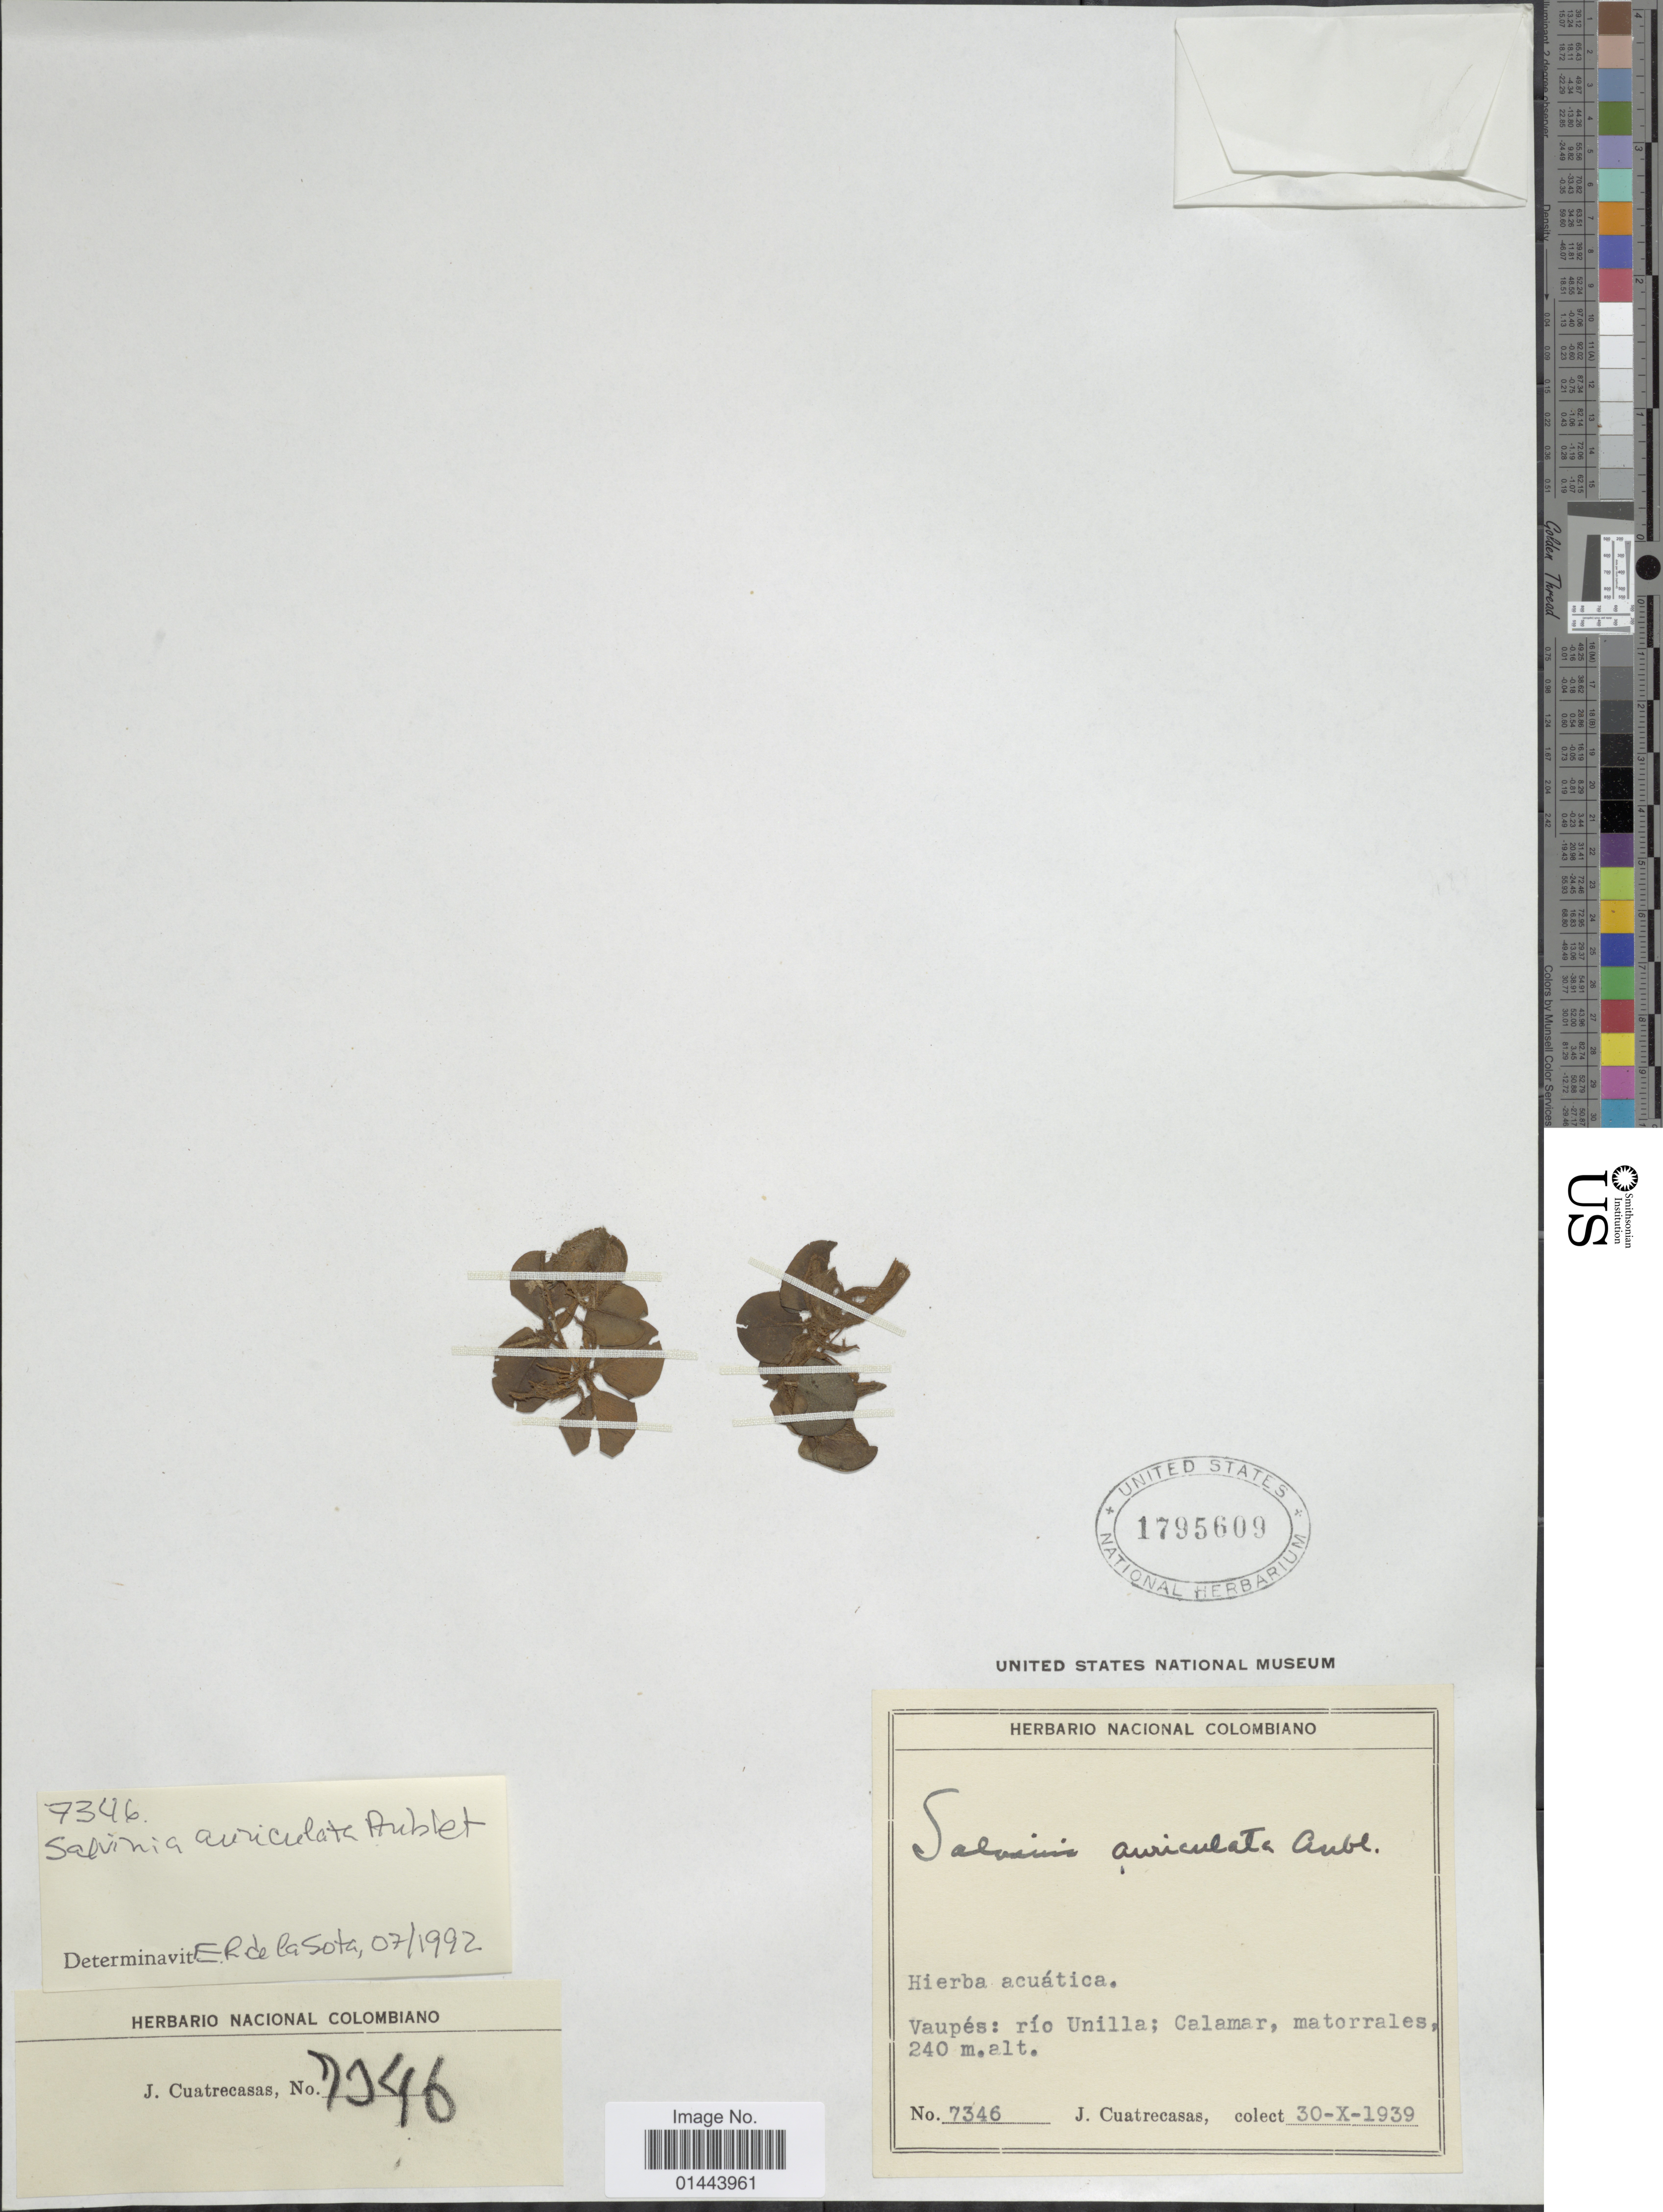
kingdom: Plantae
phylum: Tracheophyta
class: Polypodiopsida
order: Salviniales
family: Salviniaceae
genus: Salvinia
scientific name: Salvinia auriculata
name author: Aubl.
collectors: J. Cuatrecasas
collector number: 7346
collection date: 1939-10-30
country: Colombia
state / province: Vaupés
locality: Río Unilla; Calamar matorrales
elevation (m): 240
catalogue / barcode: US 1795609